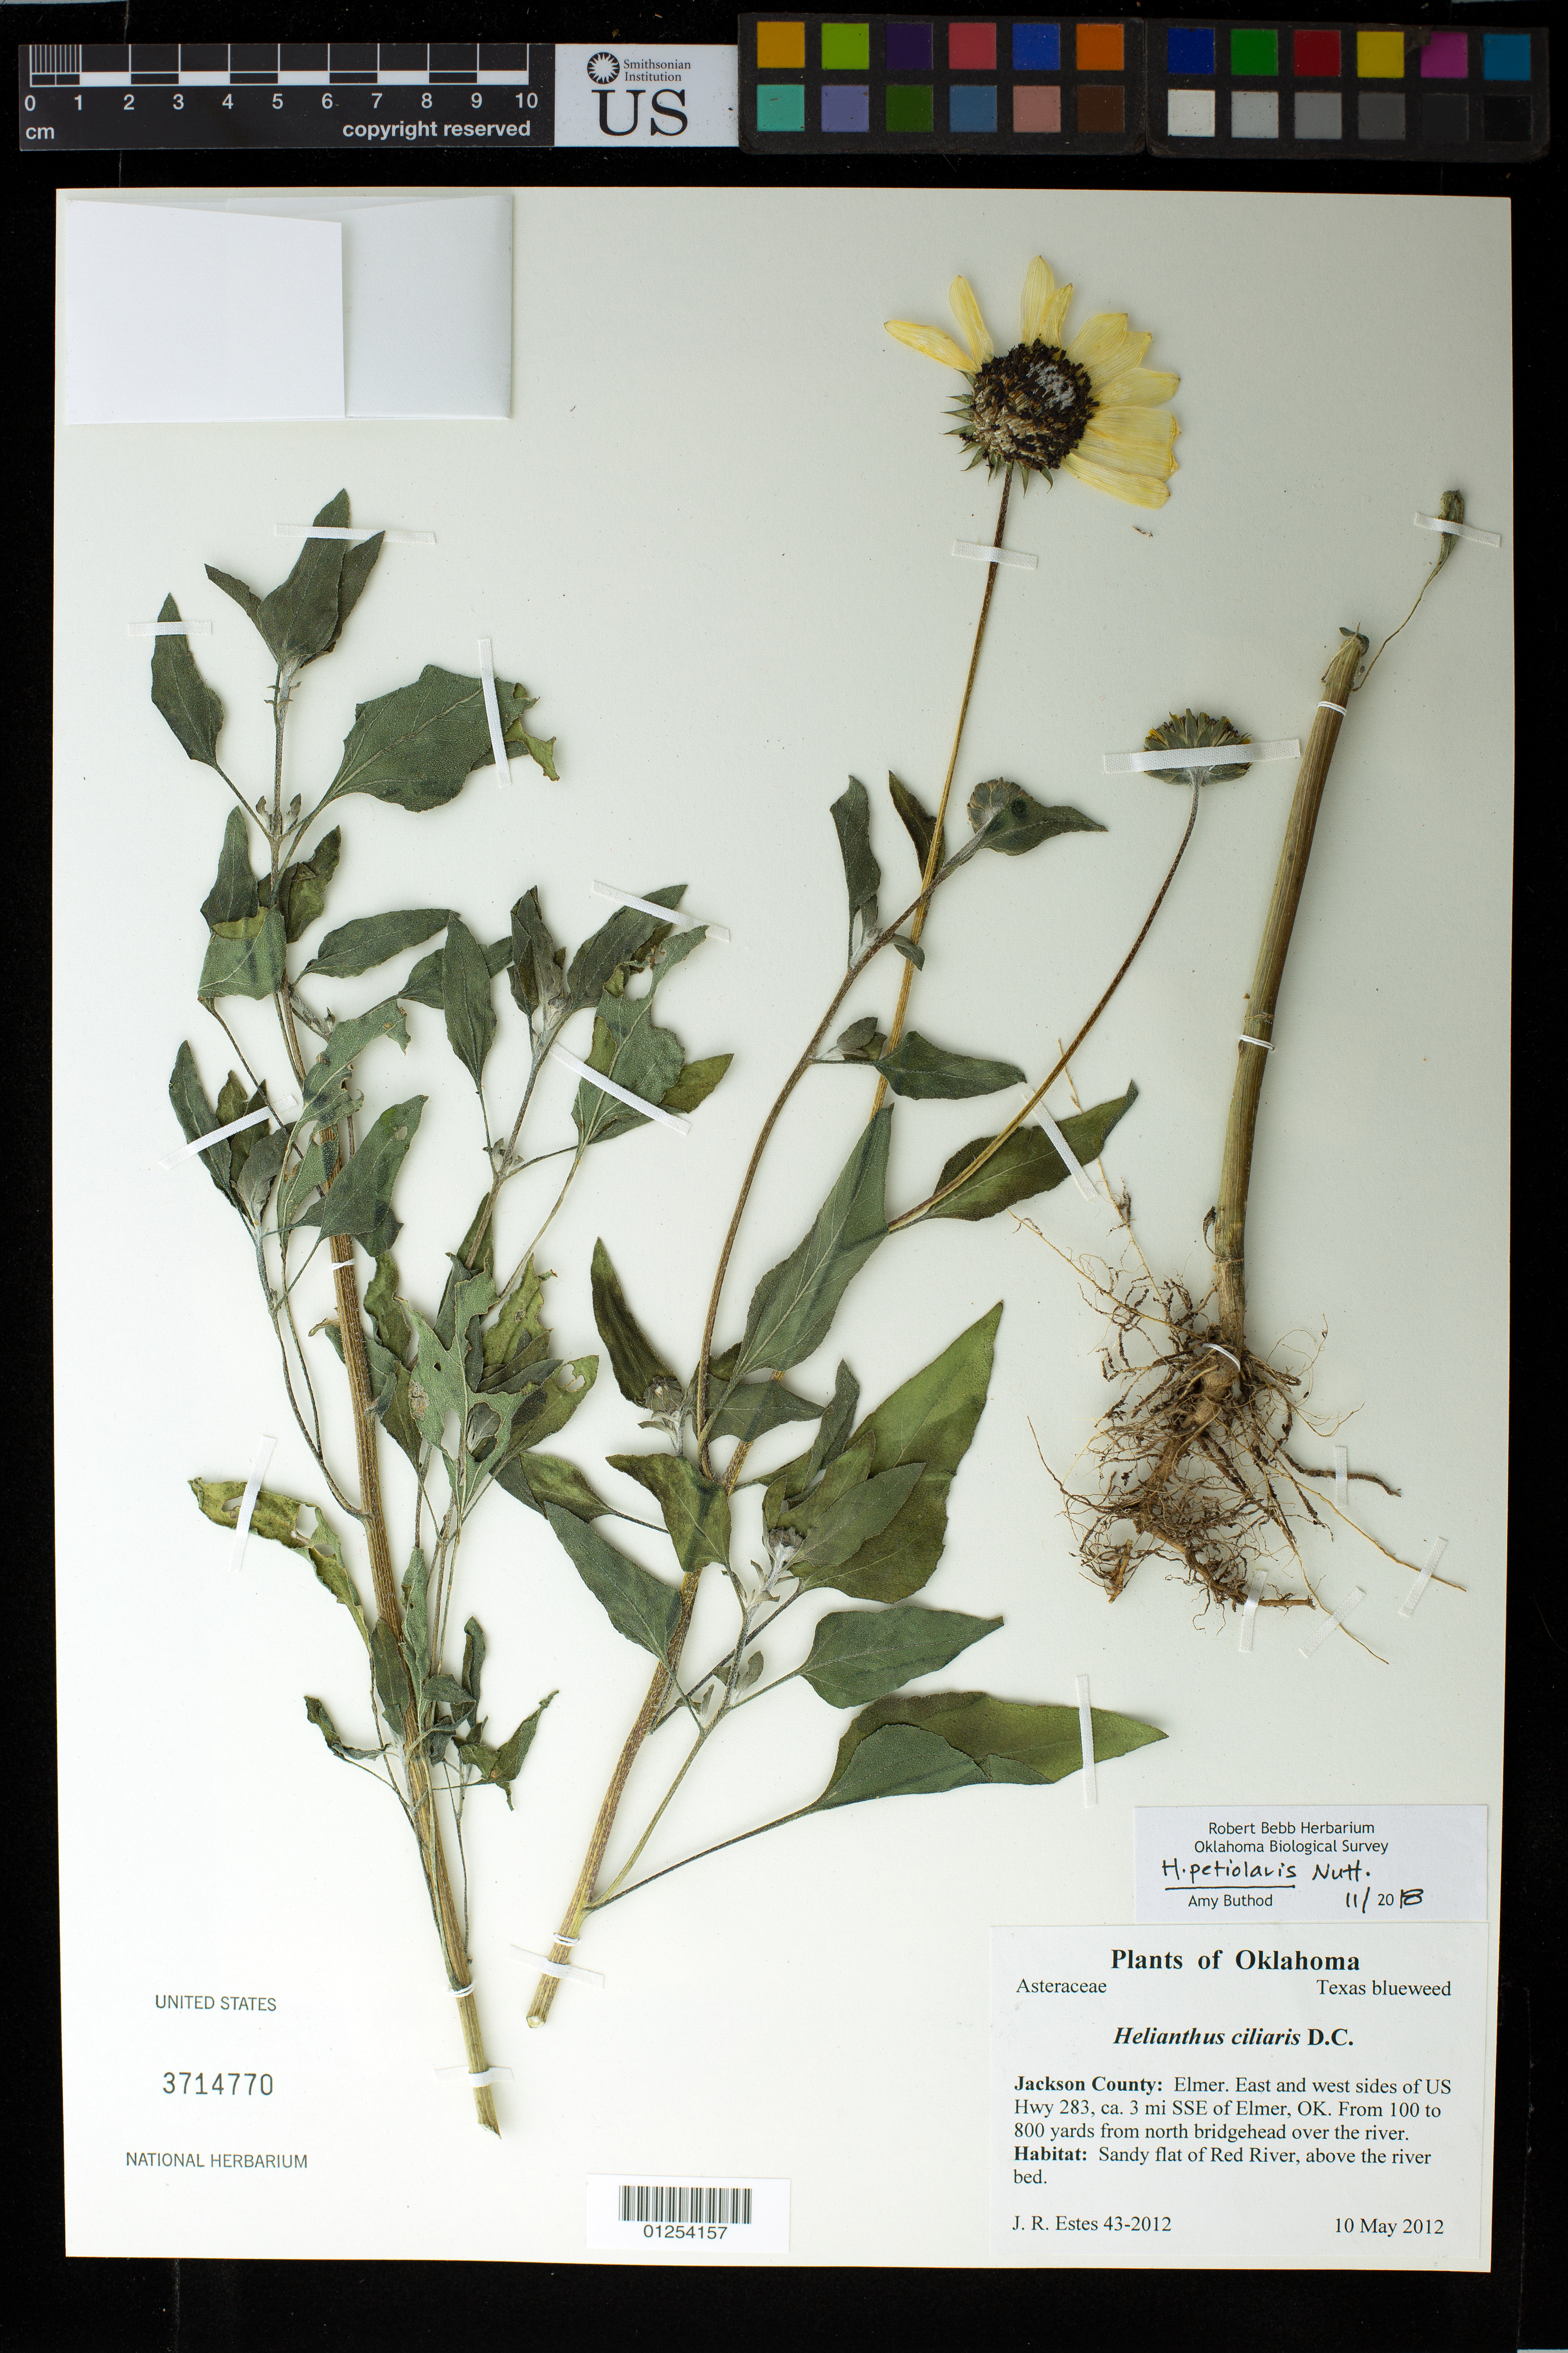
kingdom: Plantae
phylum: Tracheophyta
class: Magnoliopsida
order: Asterales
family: Asteraceae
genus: Helianthus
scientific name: Helianthus petiolaris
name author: Nutt.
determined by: Buthod, A.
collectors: J. Estes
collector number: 43-2012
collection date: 2012-05-10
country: United States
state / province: Oklahoma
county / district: Jackson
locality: Elmer. East and west sides of US Hwy 283, ca. 3 mi SSE of Elmer, OK. From 100 to 800 yards from north bridgehead over the river.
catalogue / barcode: US 3714770